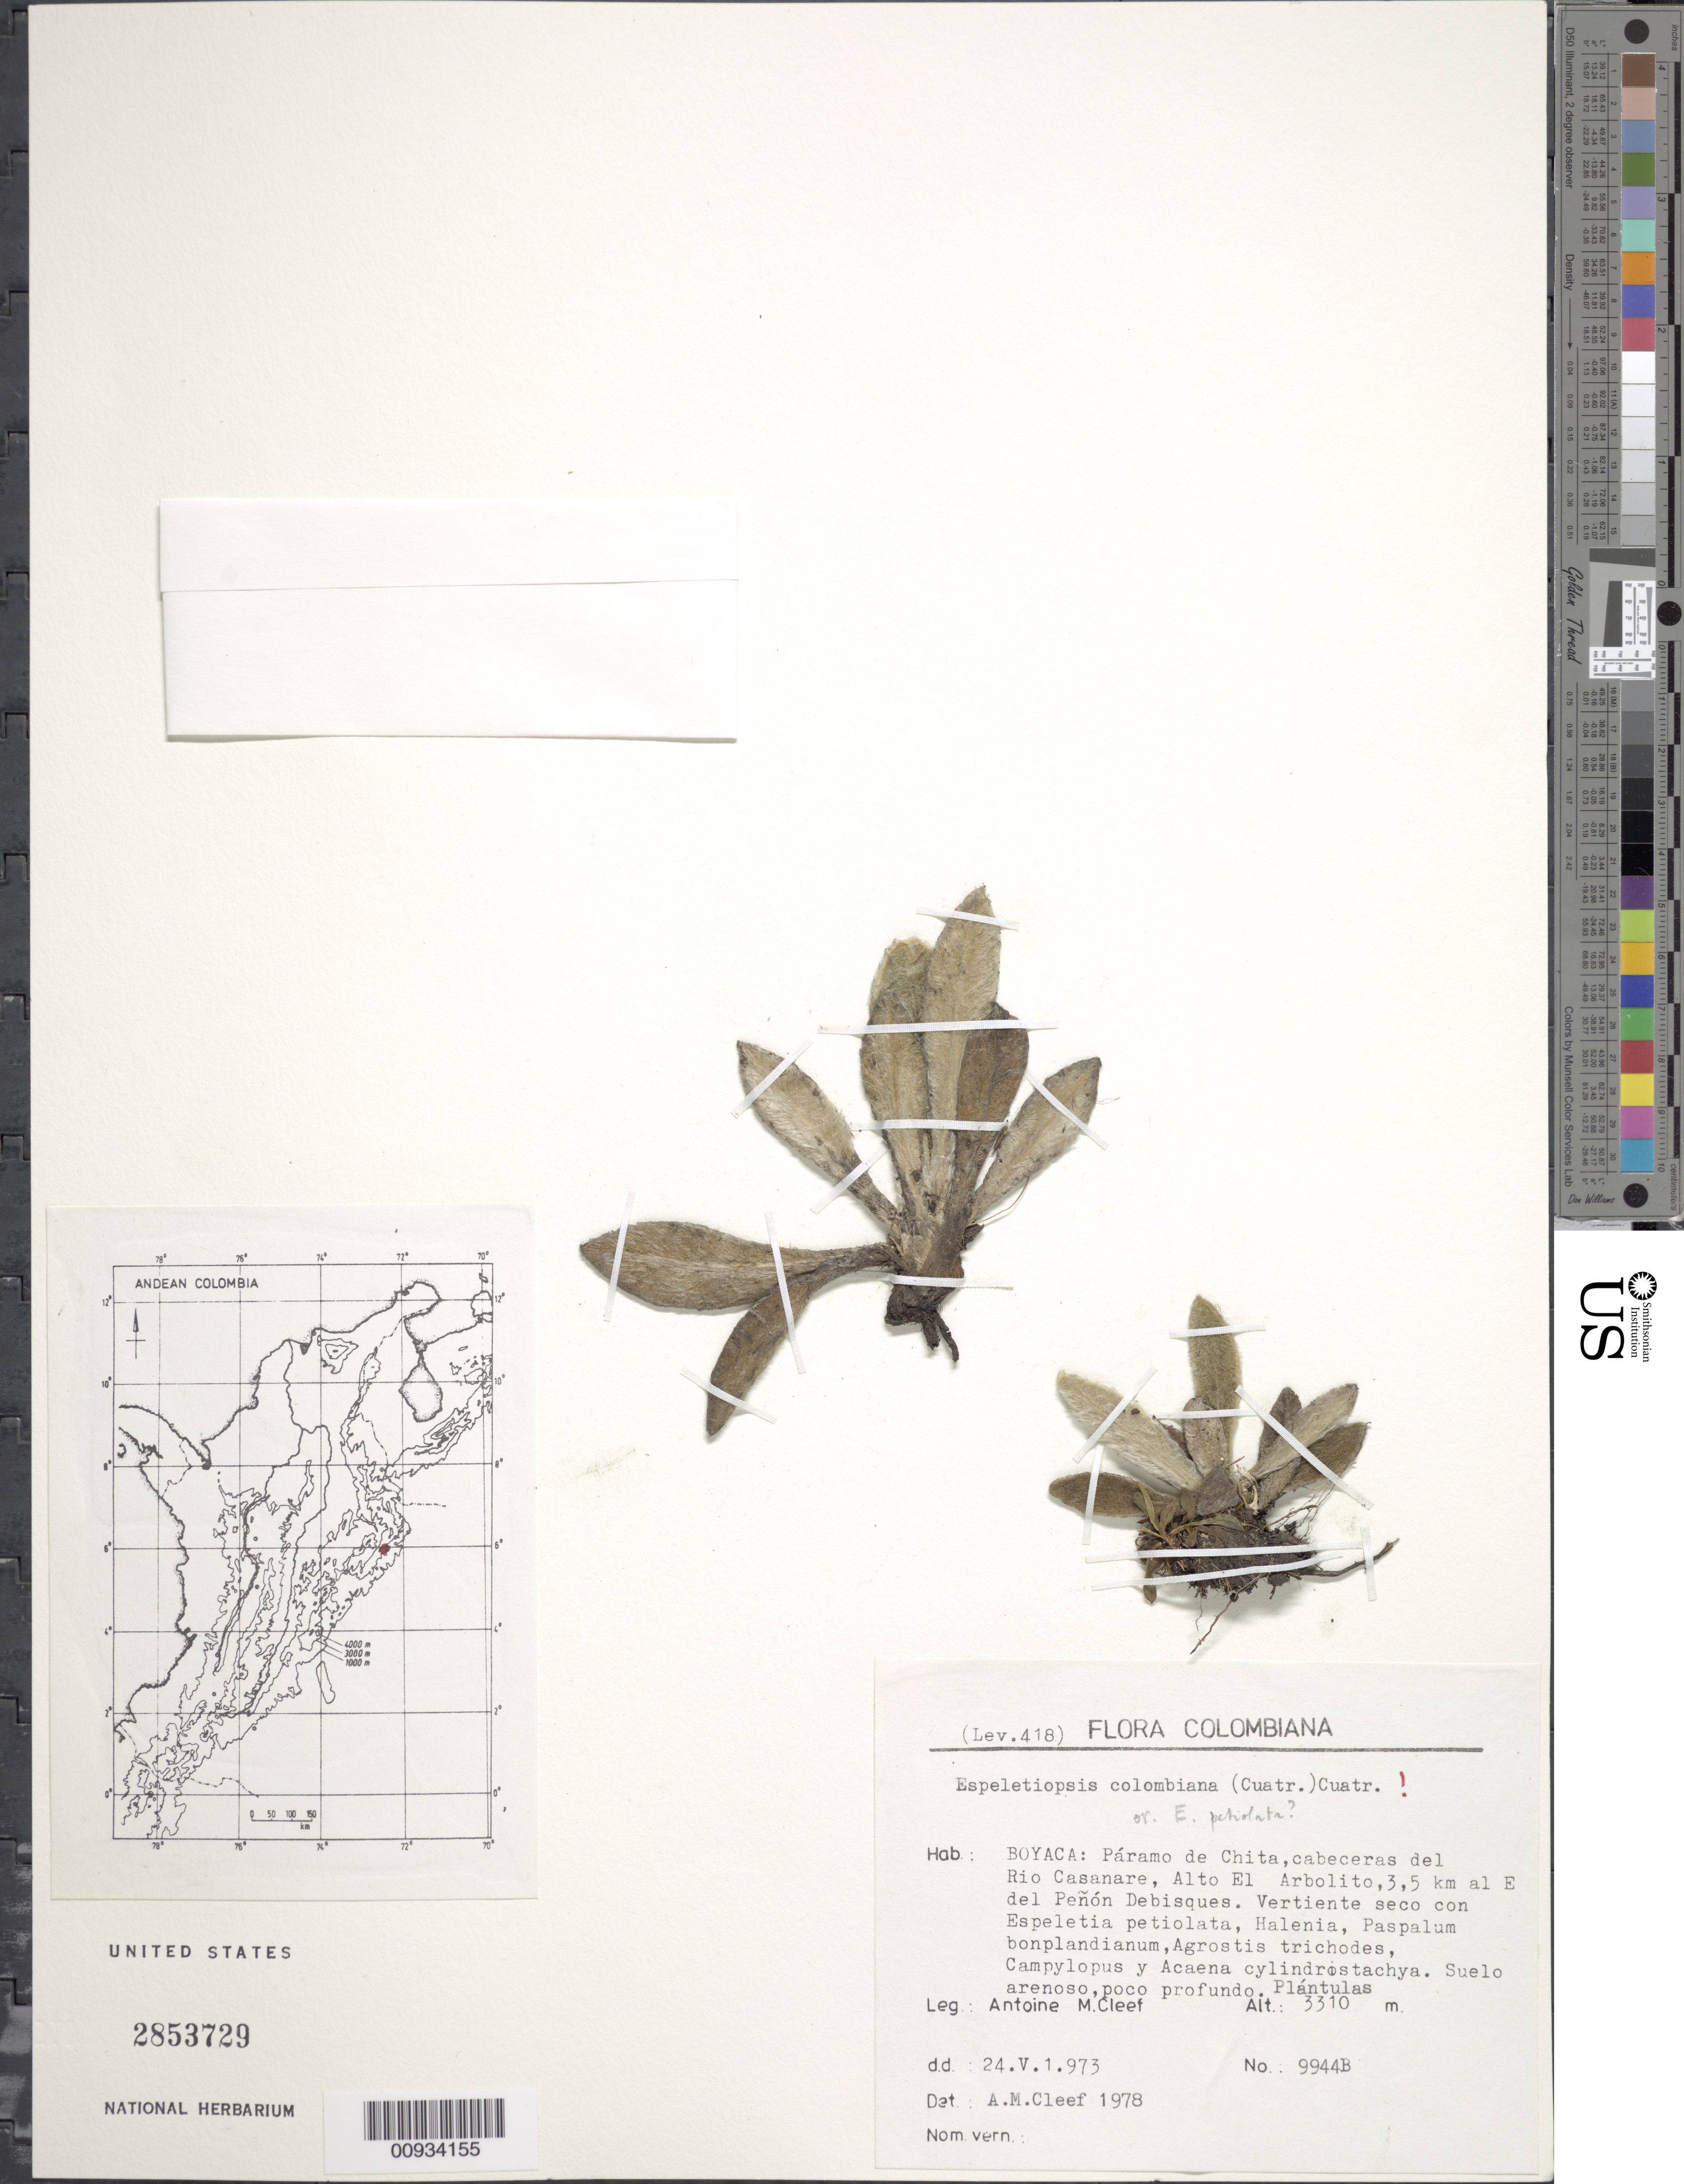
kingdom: Plantae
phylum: Tracheophyta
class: Magnoliopsida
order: Asterales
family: Asteraceae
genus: Espeletiopsis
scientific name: Espeletiopsis colombiana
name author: (Cuatrec.) Cuatrec.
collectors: A. M. Cleef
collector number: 9944B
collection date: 1973-05-24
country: Colombia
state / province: Boyacá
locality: Paramo de Chita, cabeceras del Rio Casanare, Alto El Arbolito, 3.5 km al E del Penon Debisques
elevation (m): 3310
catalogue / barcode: US 2853729